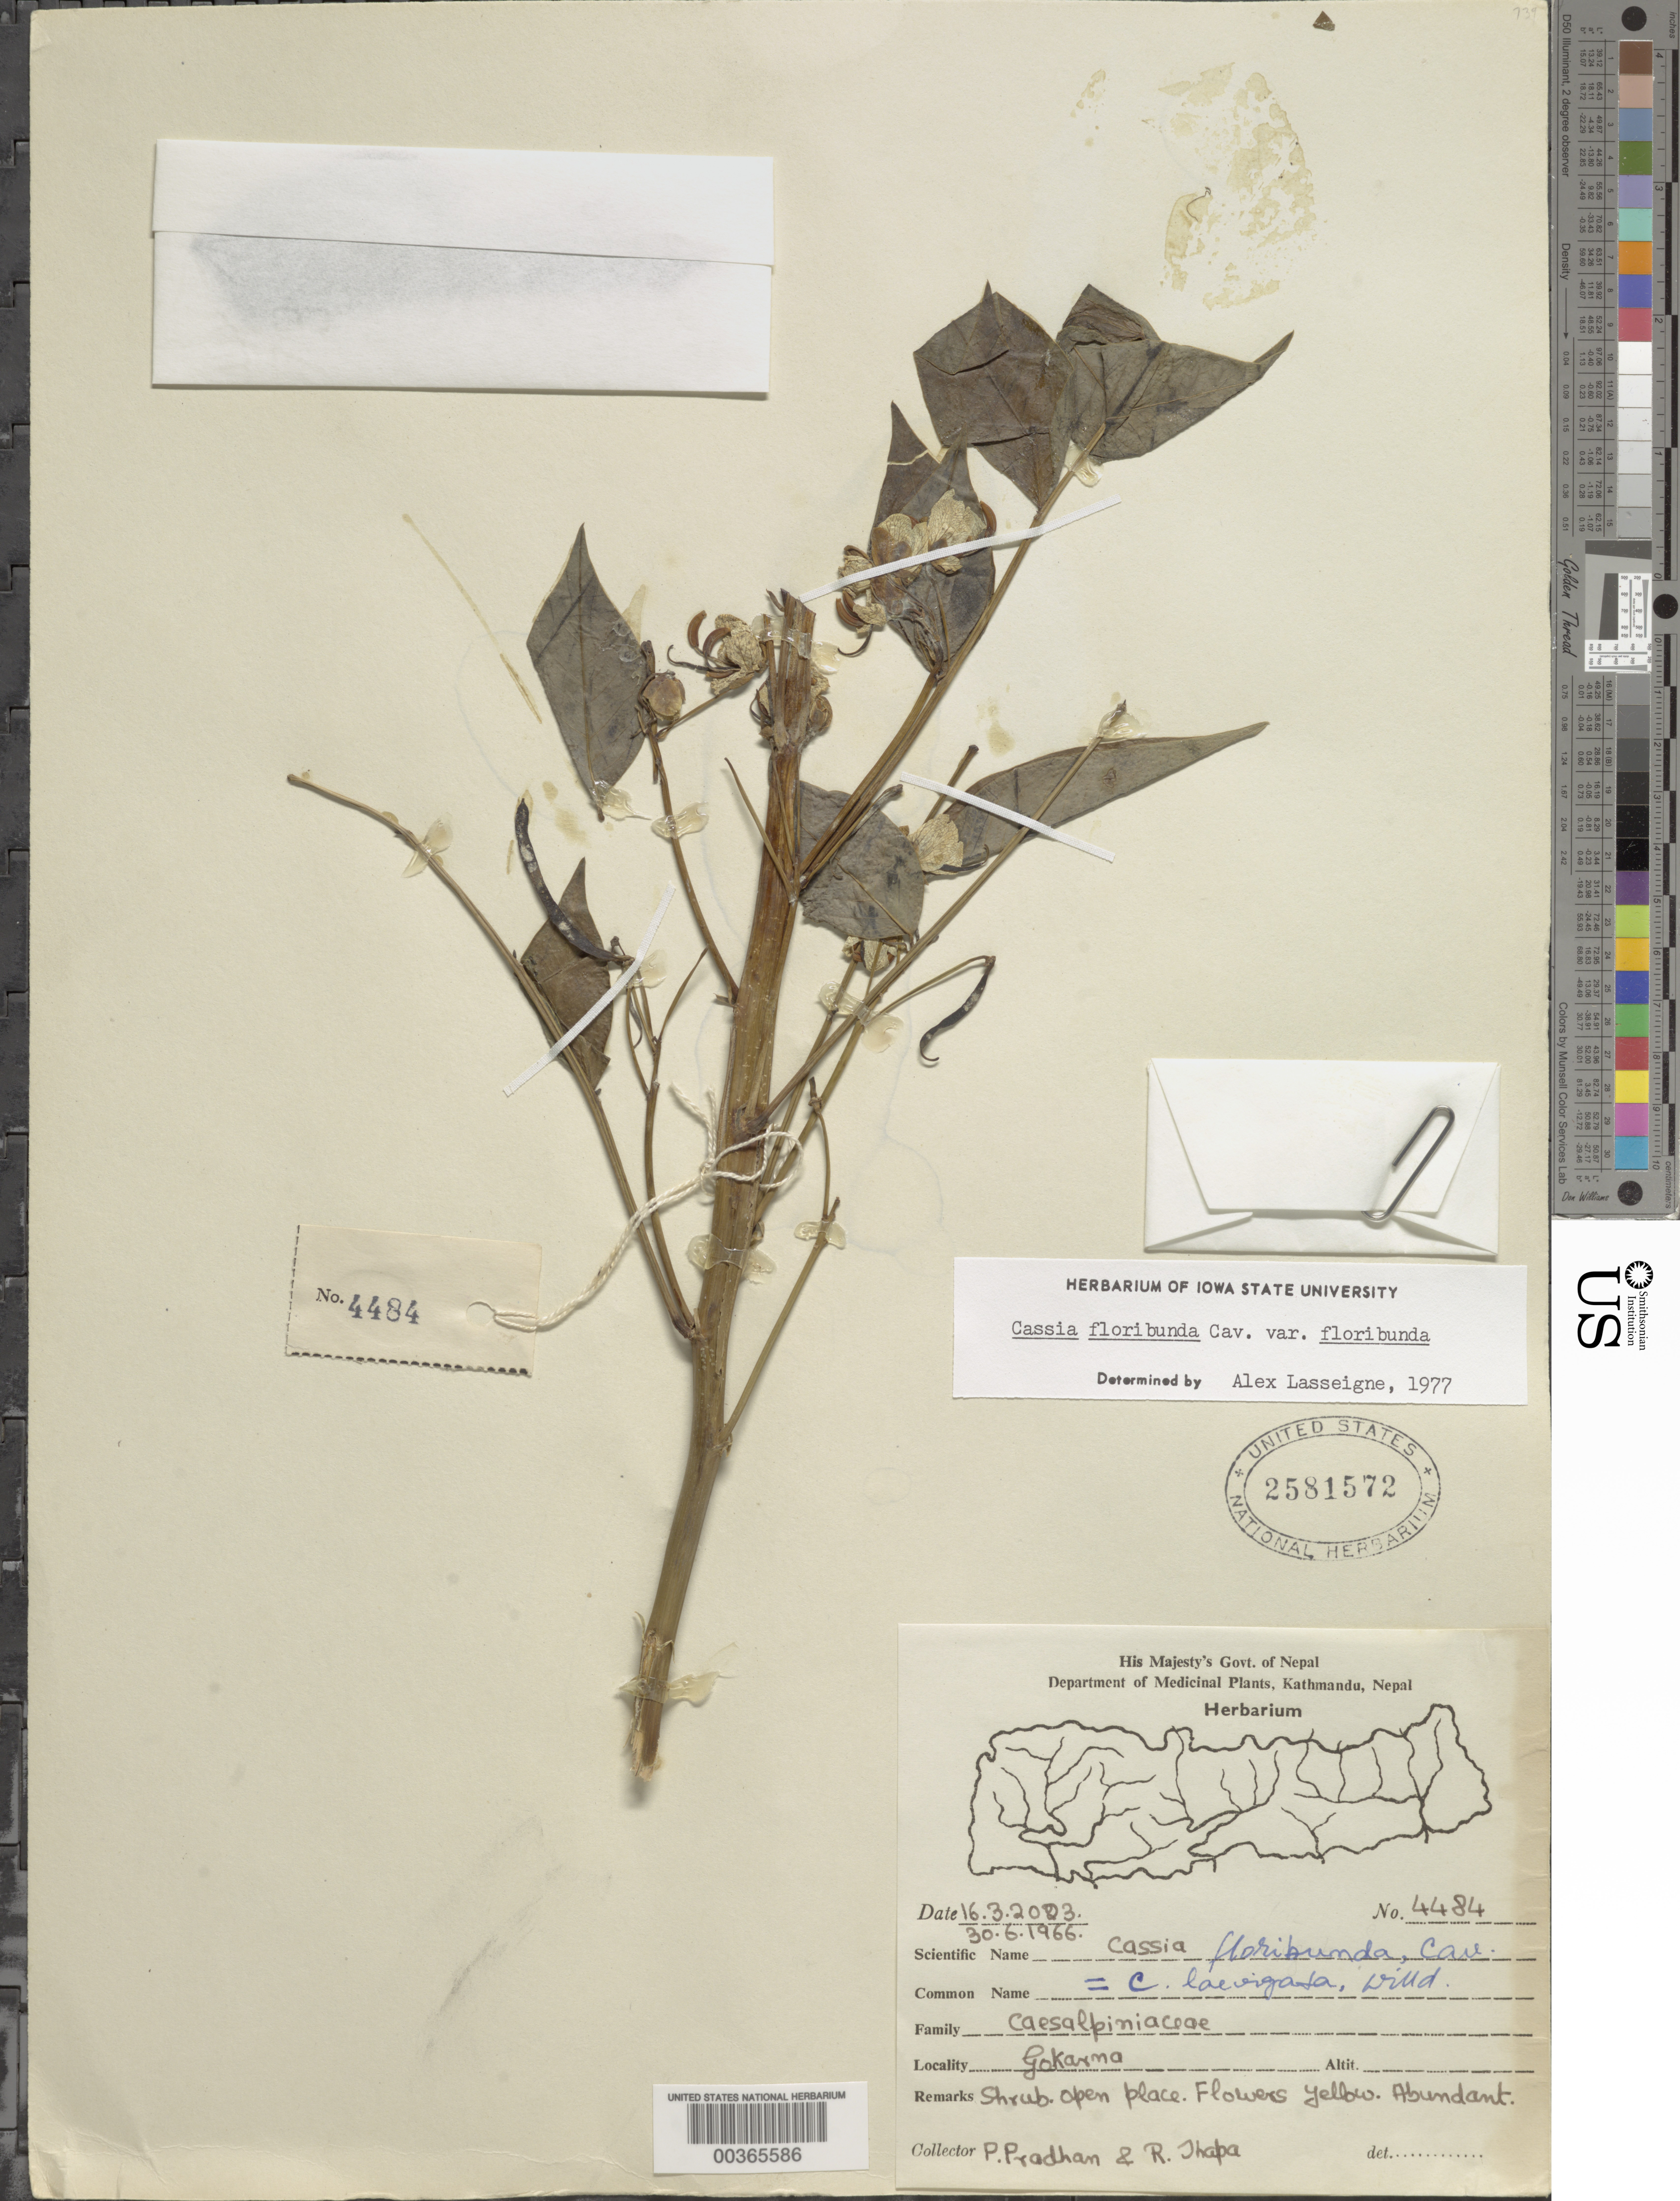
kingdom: Plantae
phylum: Tracheophyta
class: Magnoliopsida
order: Fabales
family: Fabaceae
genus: Senna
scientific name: Senna septemtrionalis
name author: (Viv.) H.S. Irwin & Barneby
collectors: P. Pradhan & R. Thapa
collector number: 4484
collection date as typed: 30 Jun 1966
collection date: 1966-06-30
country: Nepal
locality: Gokarna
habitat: Open place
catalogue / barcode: US 2581572